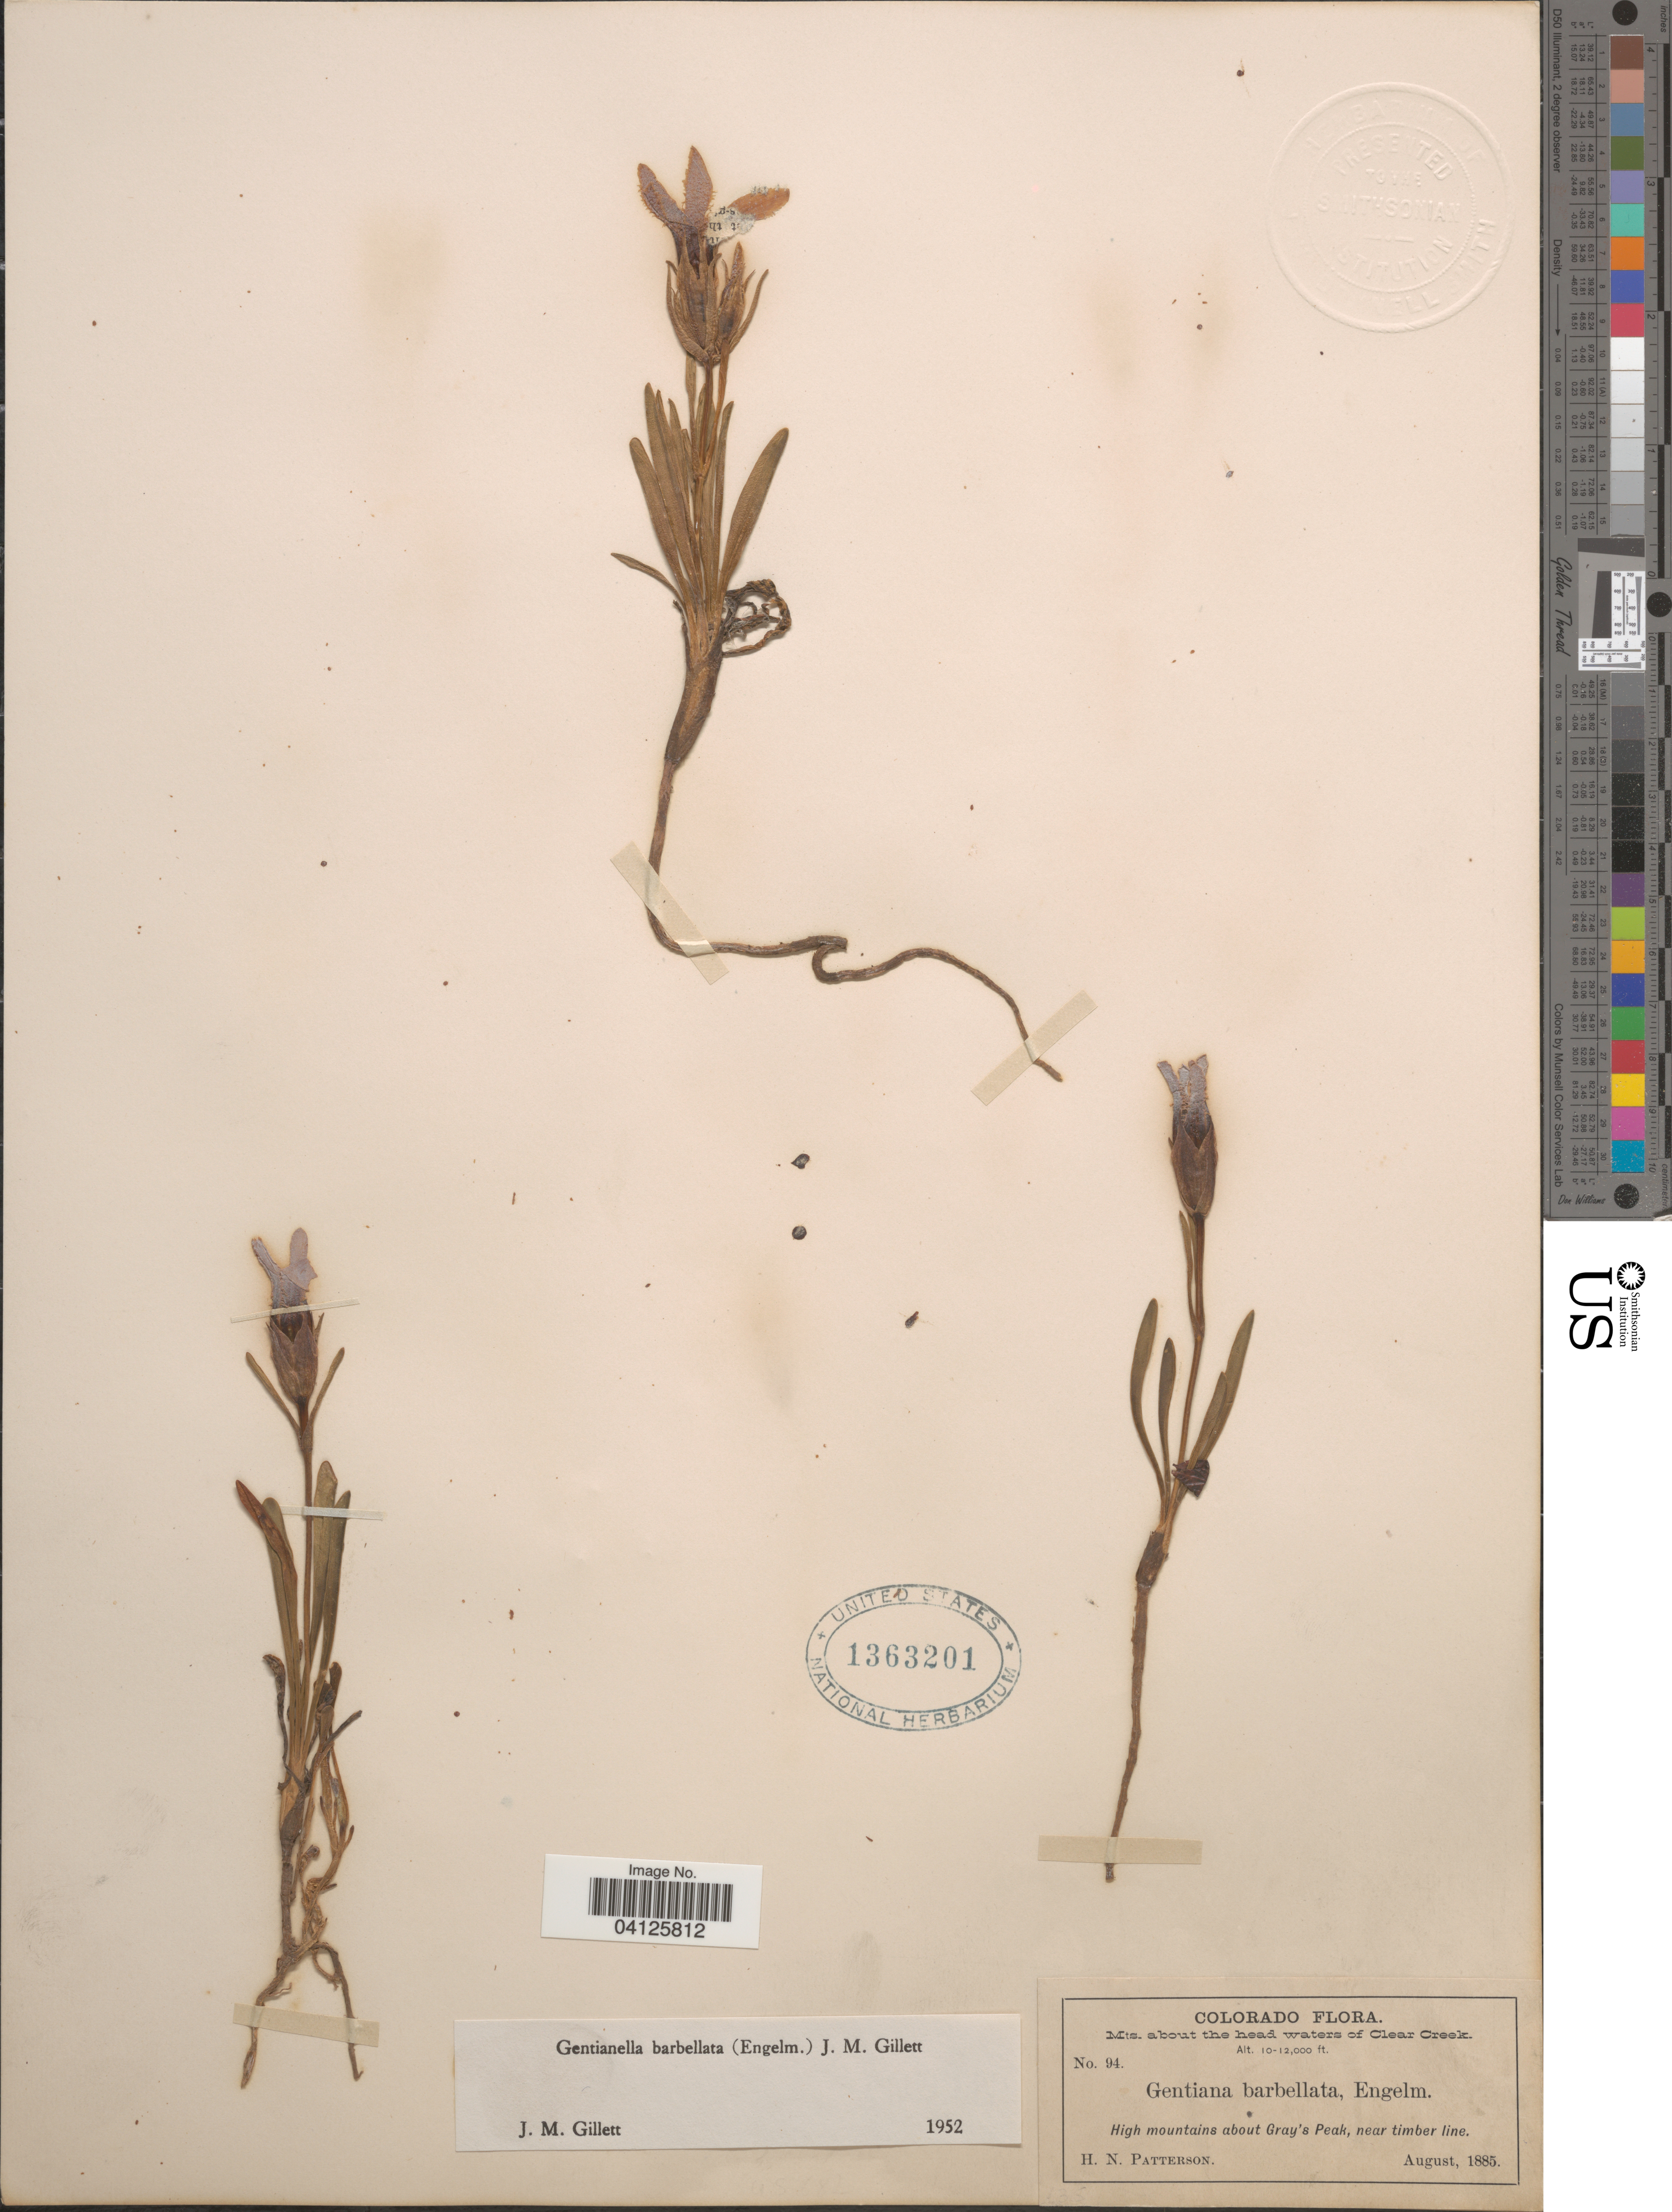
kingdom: Plantae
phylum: Tracheophyta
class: Magnoliopsida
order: Gentianales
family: Gentianaceae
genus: Gentianella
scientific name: Gentianella barbellata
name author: (Engelm.) J.M. Gillett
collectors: H. N. Patterson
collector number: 94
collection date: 1885-08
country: United States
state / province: Colorado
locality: Mts. about the head waters of Clear Creek. High mountains about Gray's Peak, near timber line.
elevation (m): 3048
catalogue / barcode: US 1363201